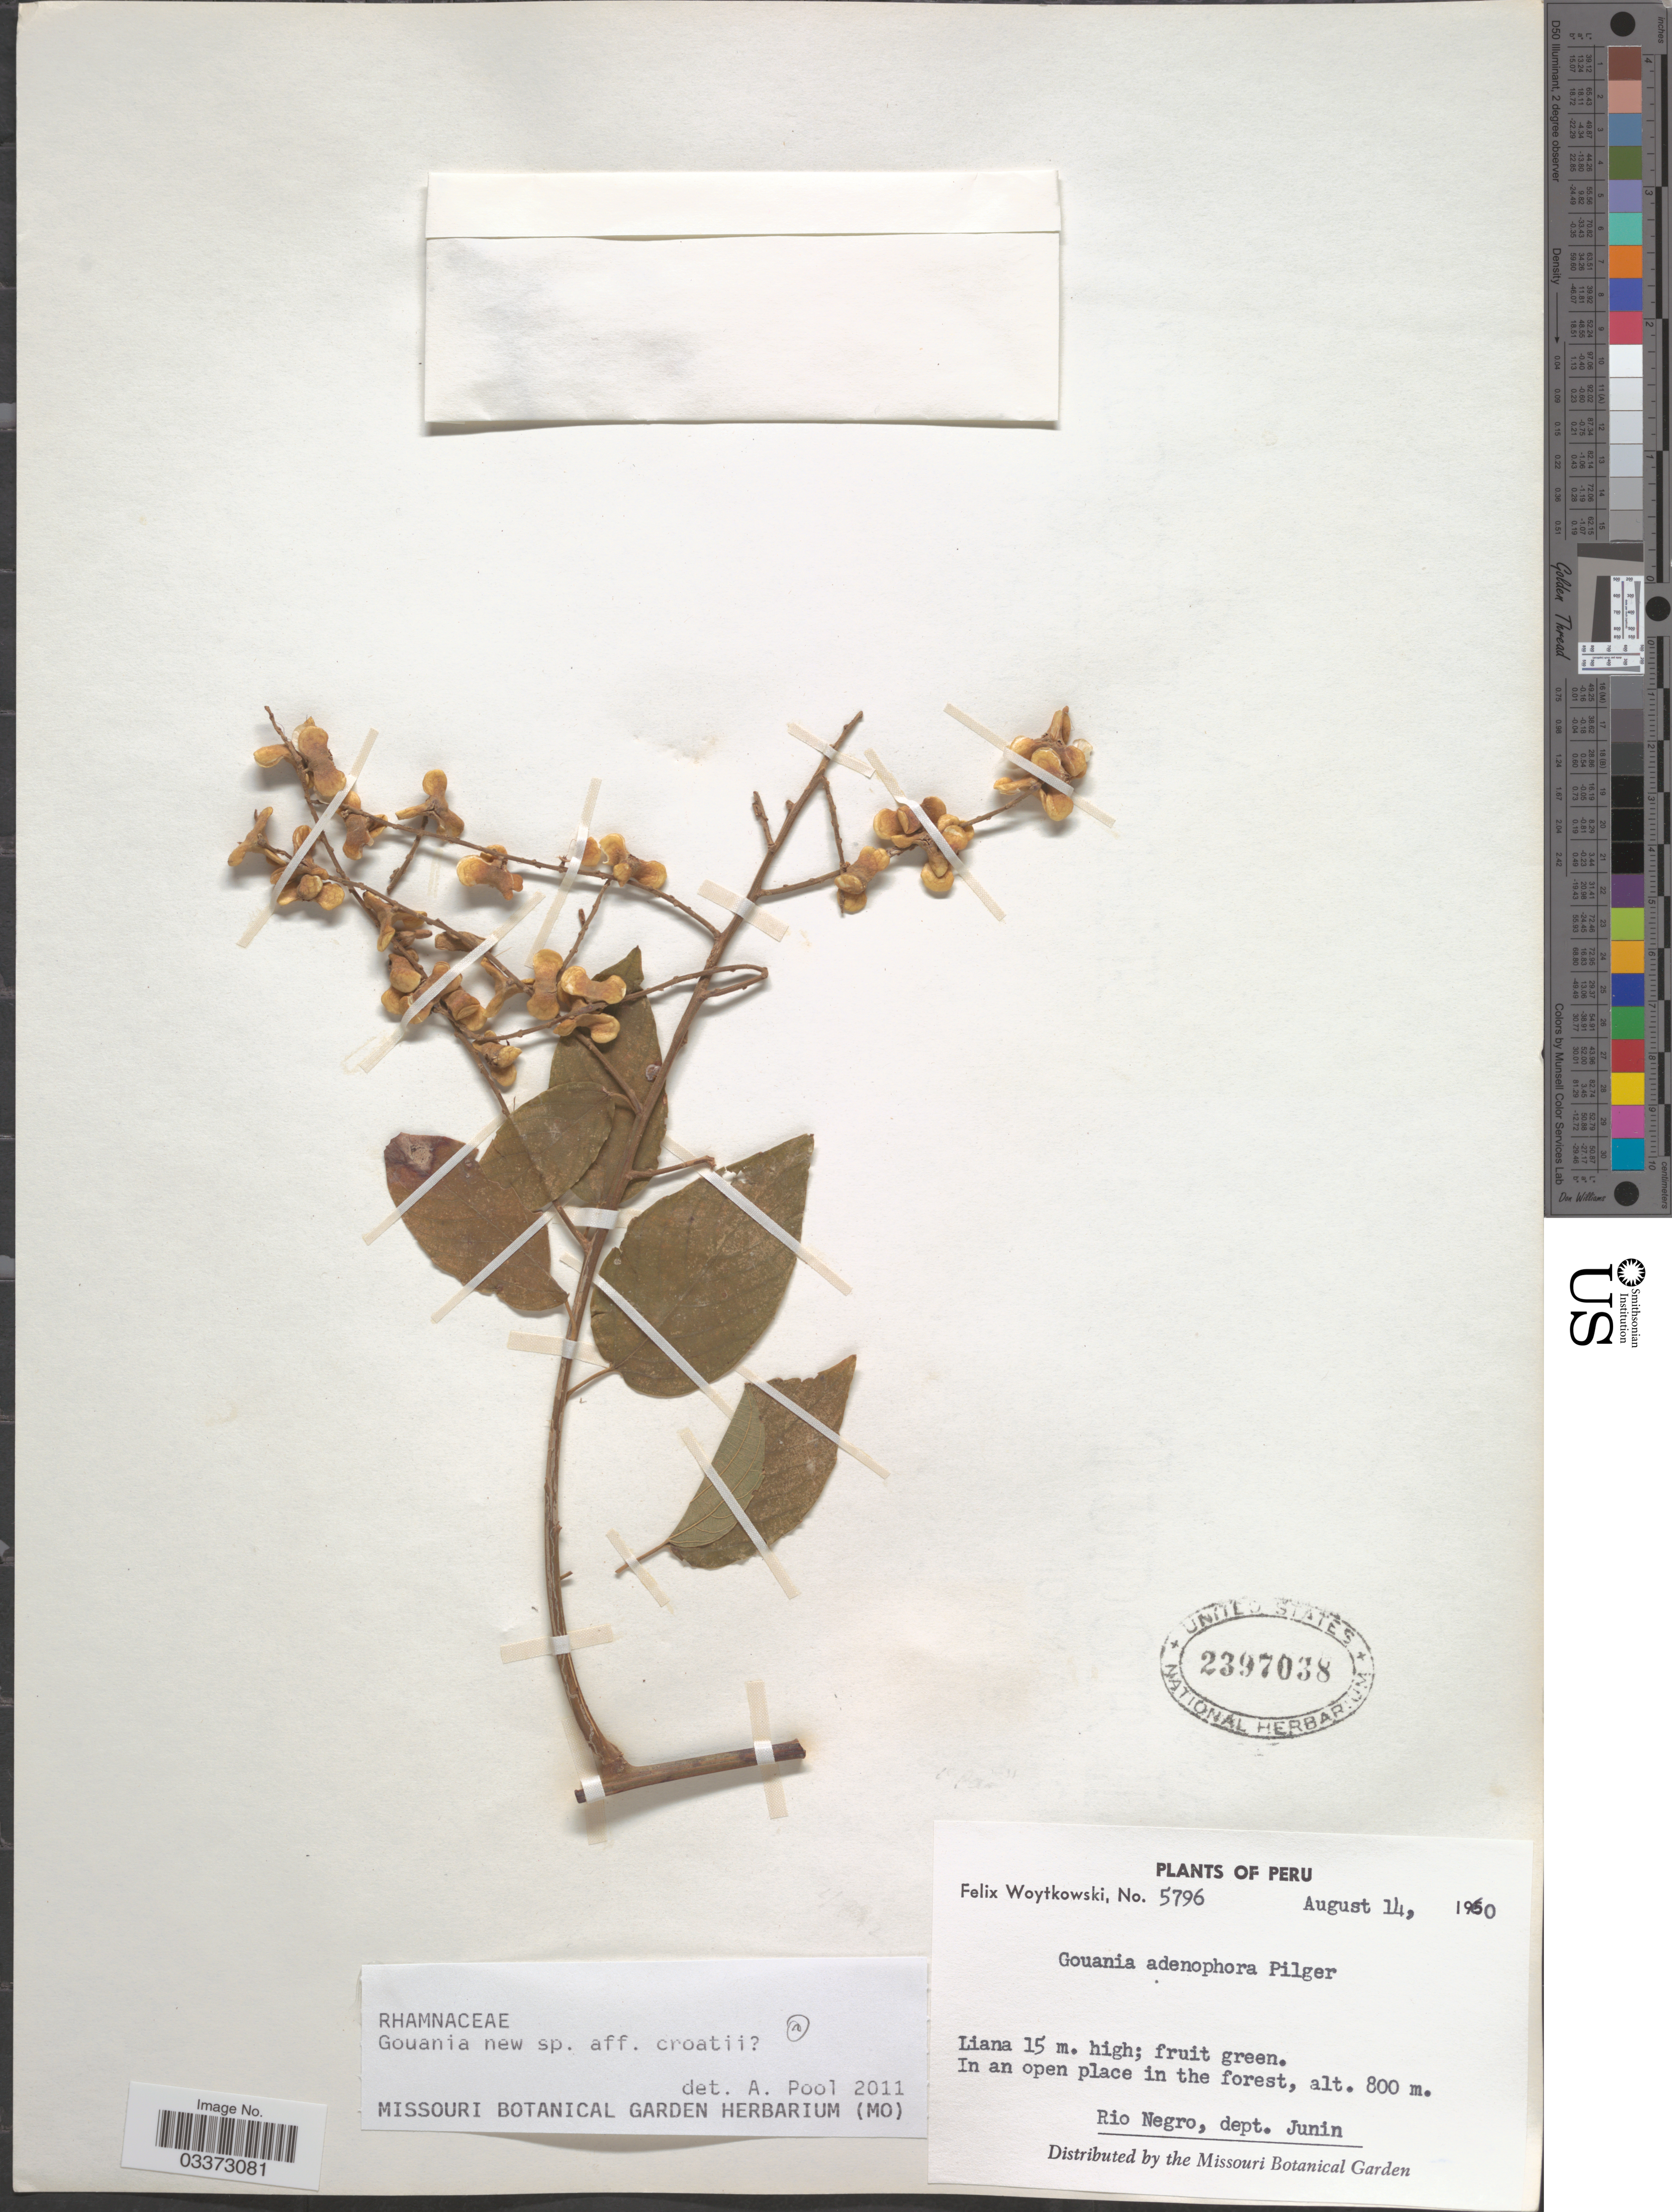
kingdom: Plantae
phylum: Tracheophyta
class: Magnoliopsida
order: Rosales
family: Rhamnaceae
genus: Gouania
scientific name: Gouania sp.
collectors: F. Woytkowski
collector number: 5796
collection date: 1960-08-14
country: Peru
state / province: Junín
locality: Rio Negro, dept. Junin.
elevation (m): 800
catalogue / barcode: US 2397038